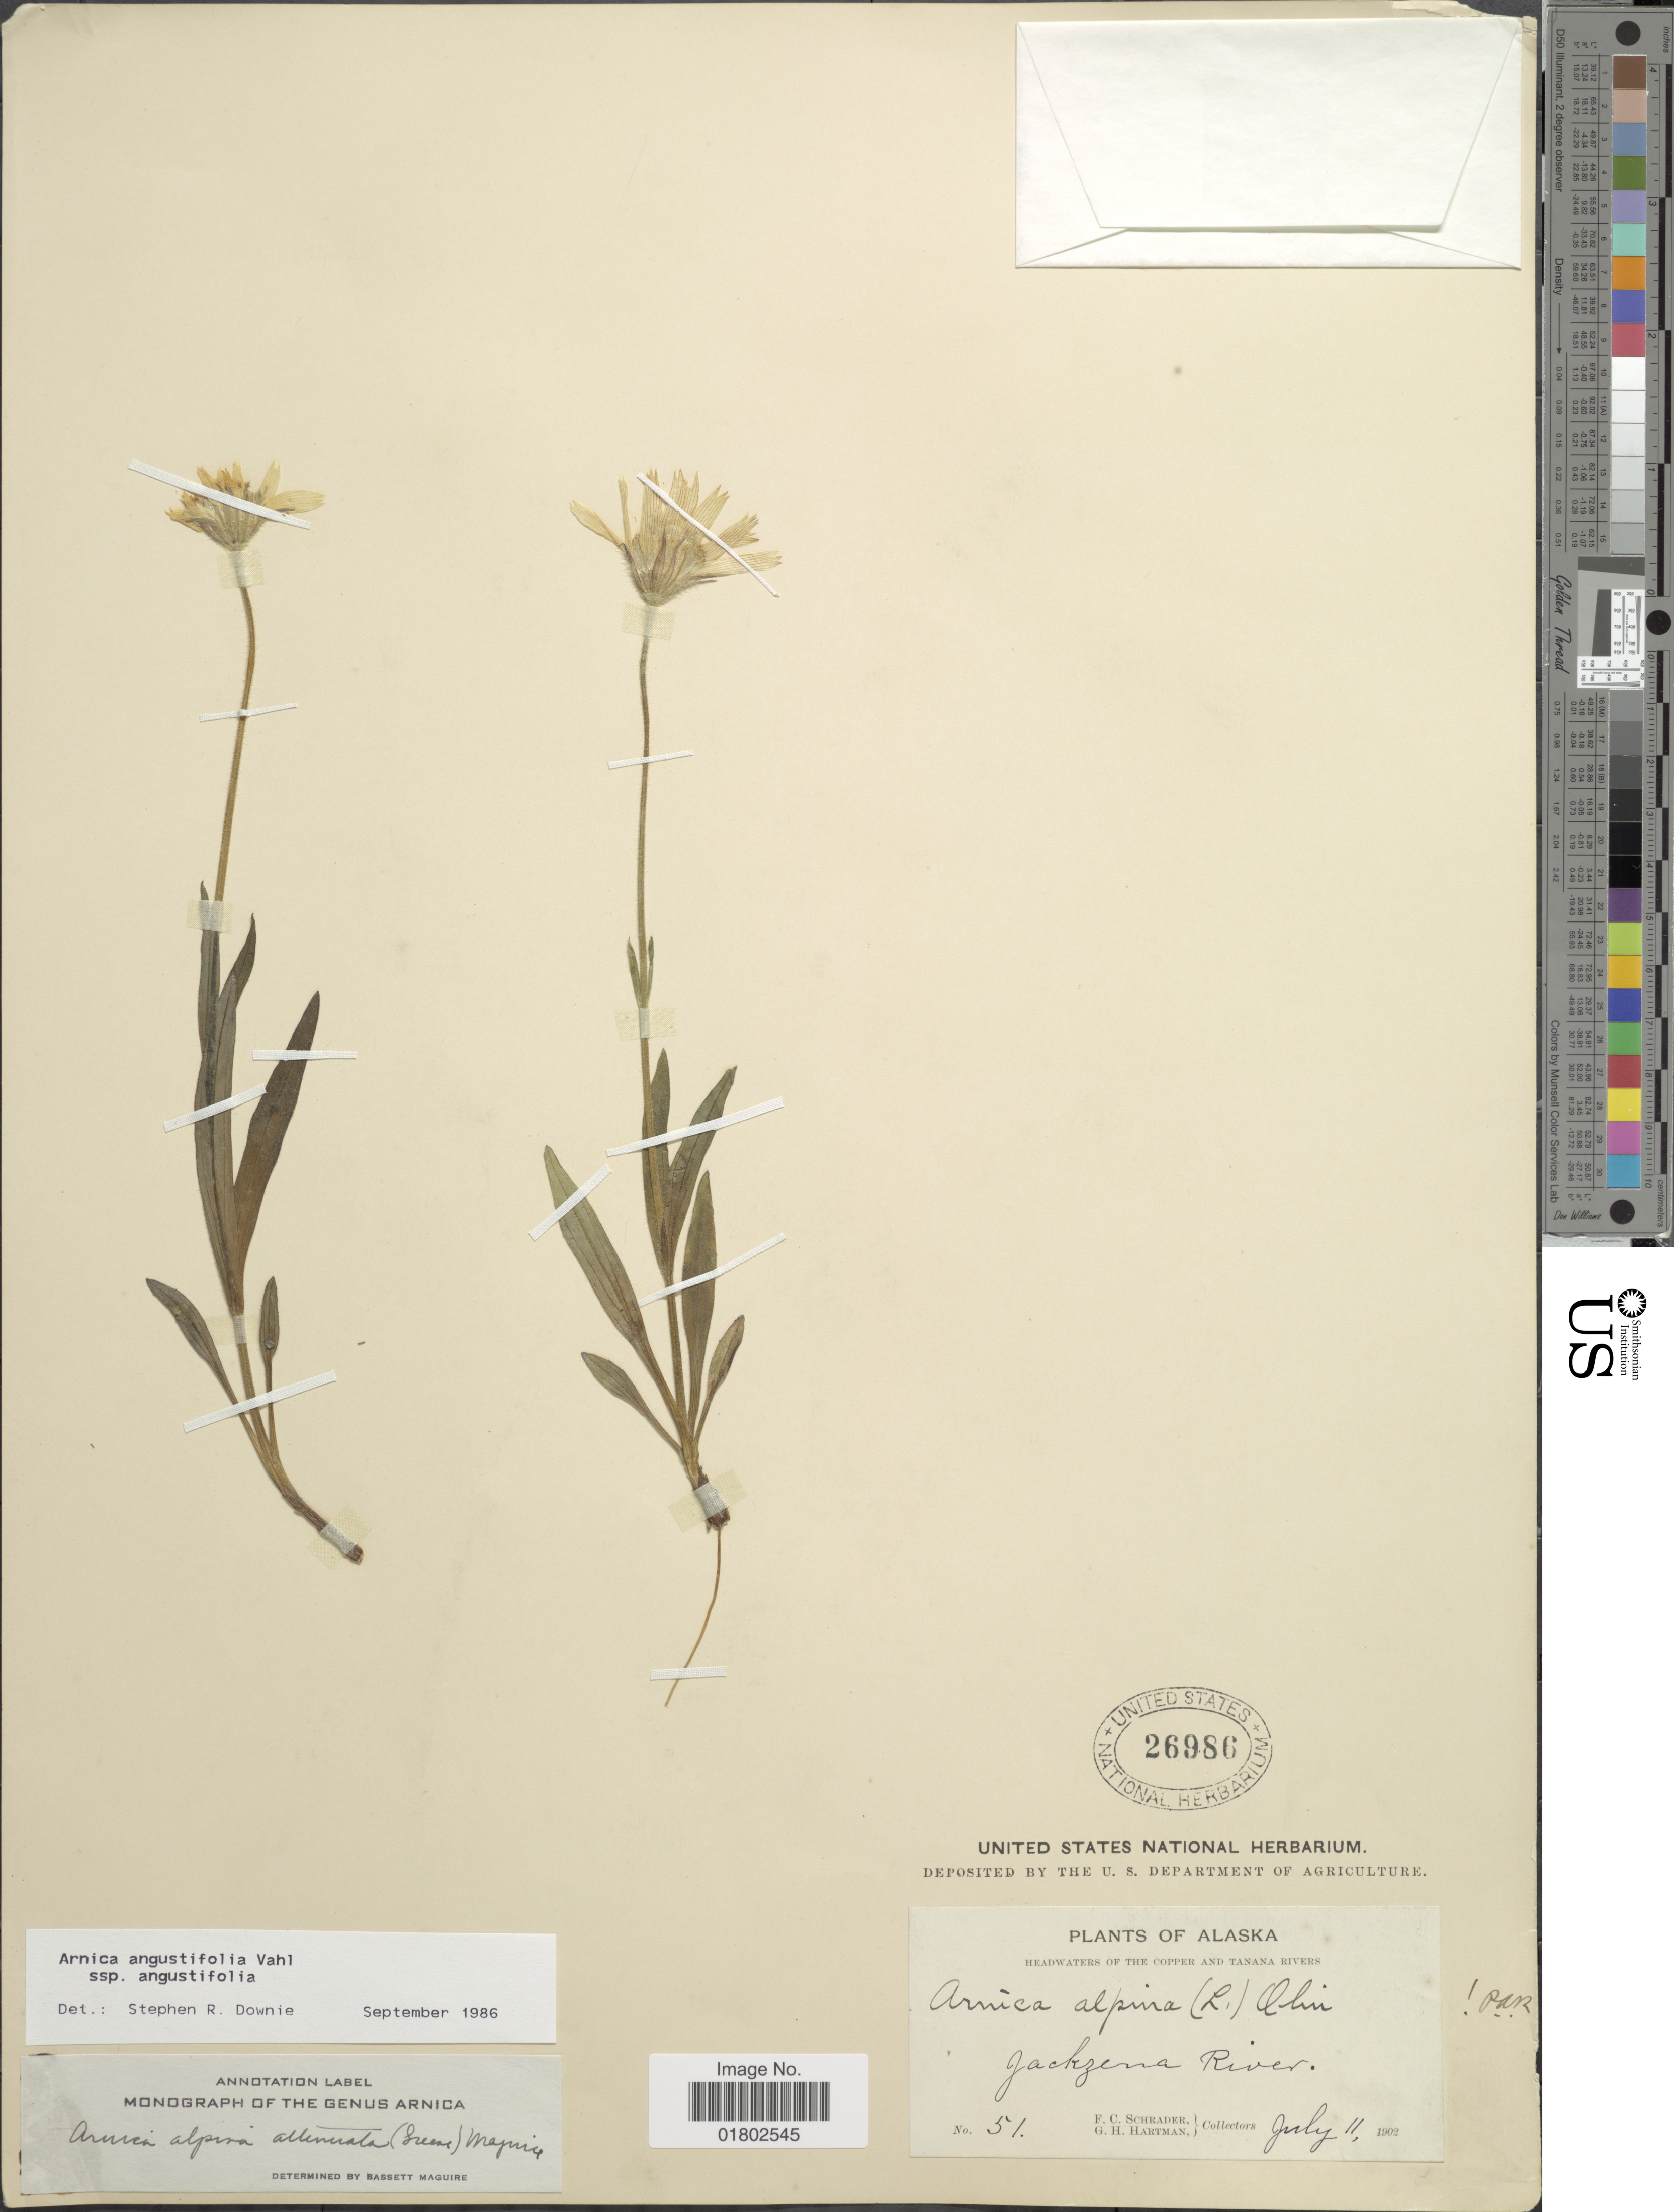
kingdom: Plantae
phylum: Tracheophyta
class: Magnoliopsida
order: Asterales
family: Asteraceae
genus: Arnica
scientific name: Arnica angustifolia subsp. angustifolia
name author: Vahl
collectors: F. C. Schrader & G. H. Hartman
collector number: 51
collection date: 1902-07-11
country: United States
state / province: Alaska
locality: Headwaters of the Copper and Tanana Rivers, Jackzena River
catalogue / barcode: US 26986